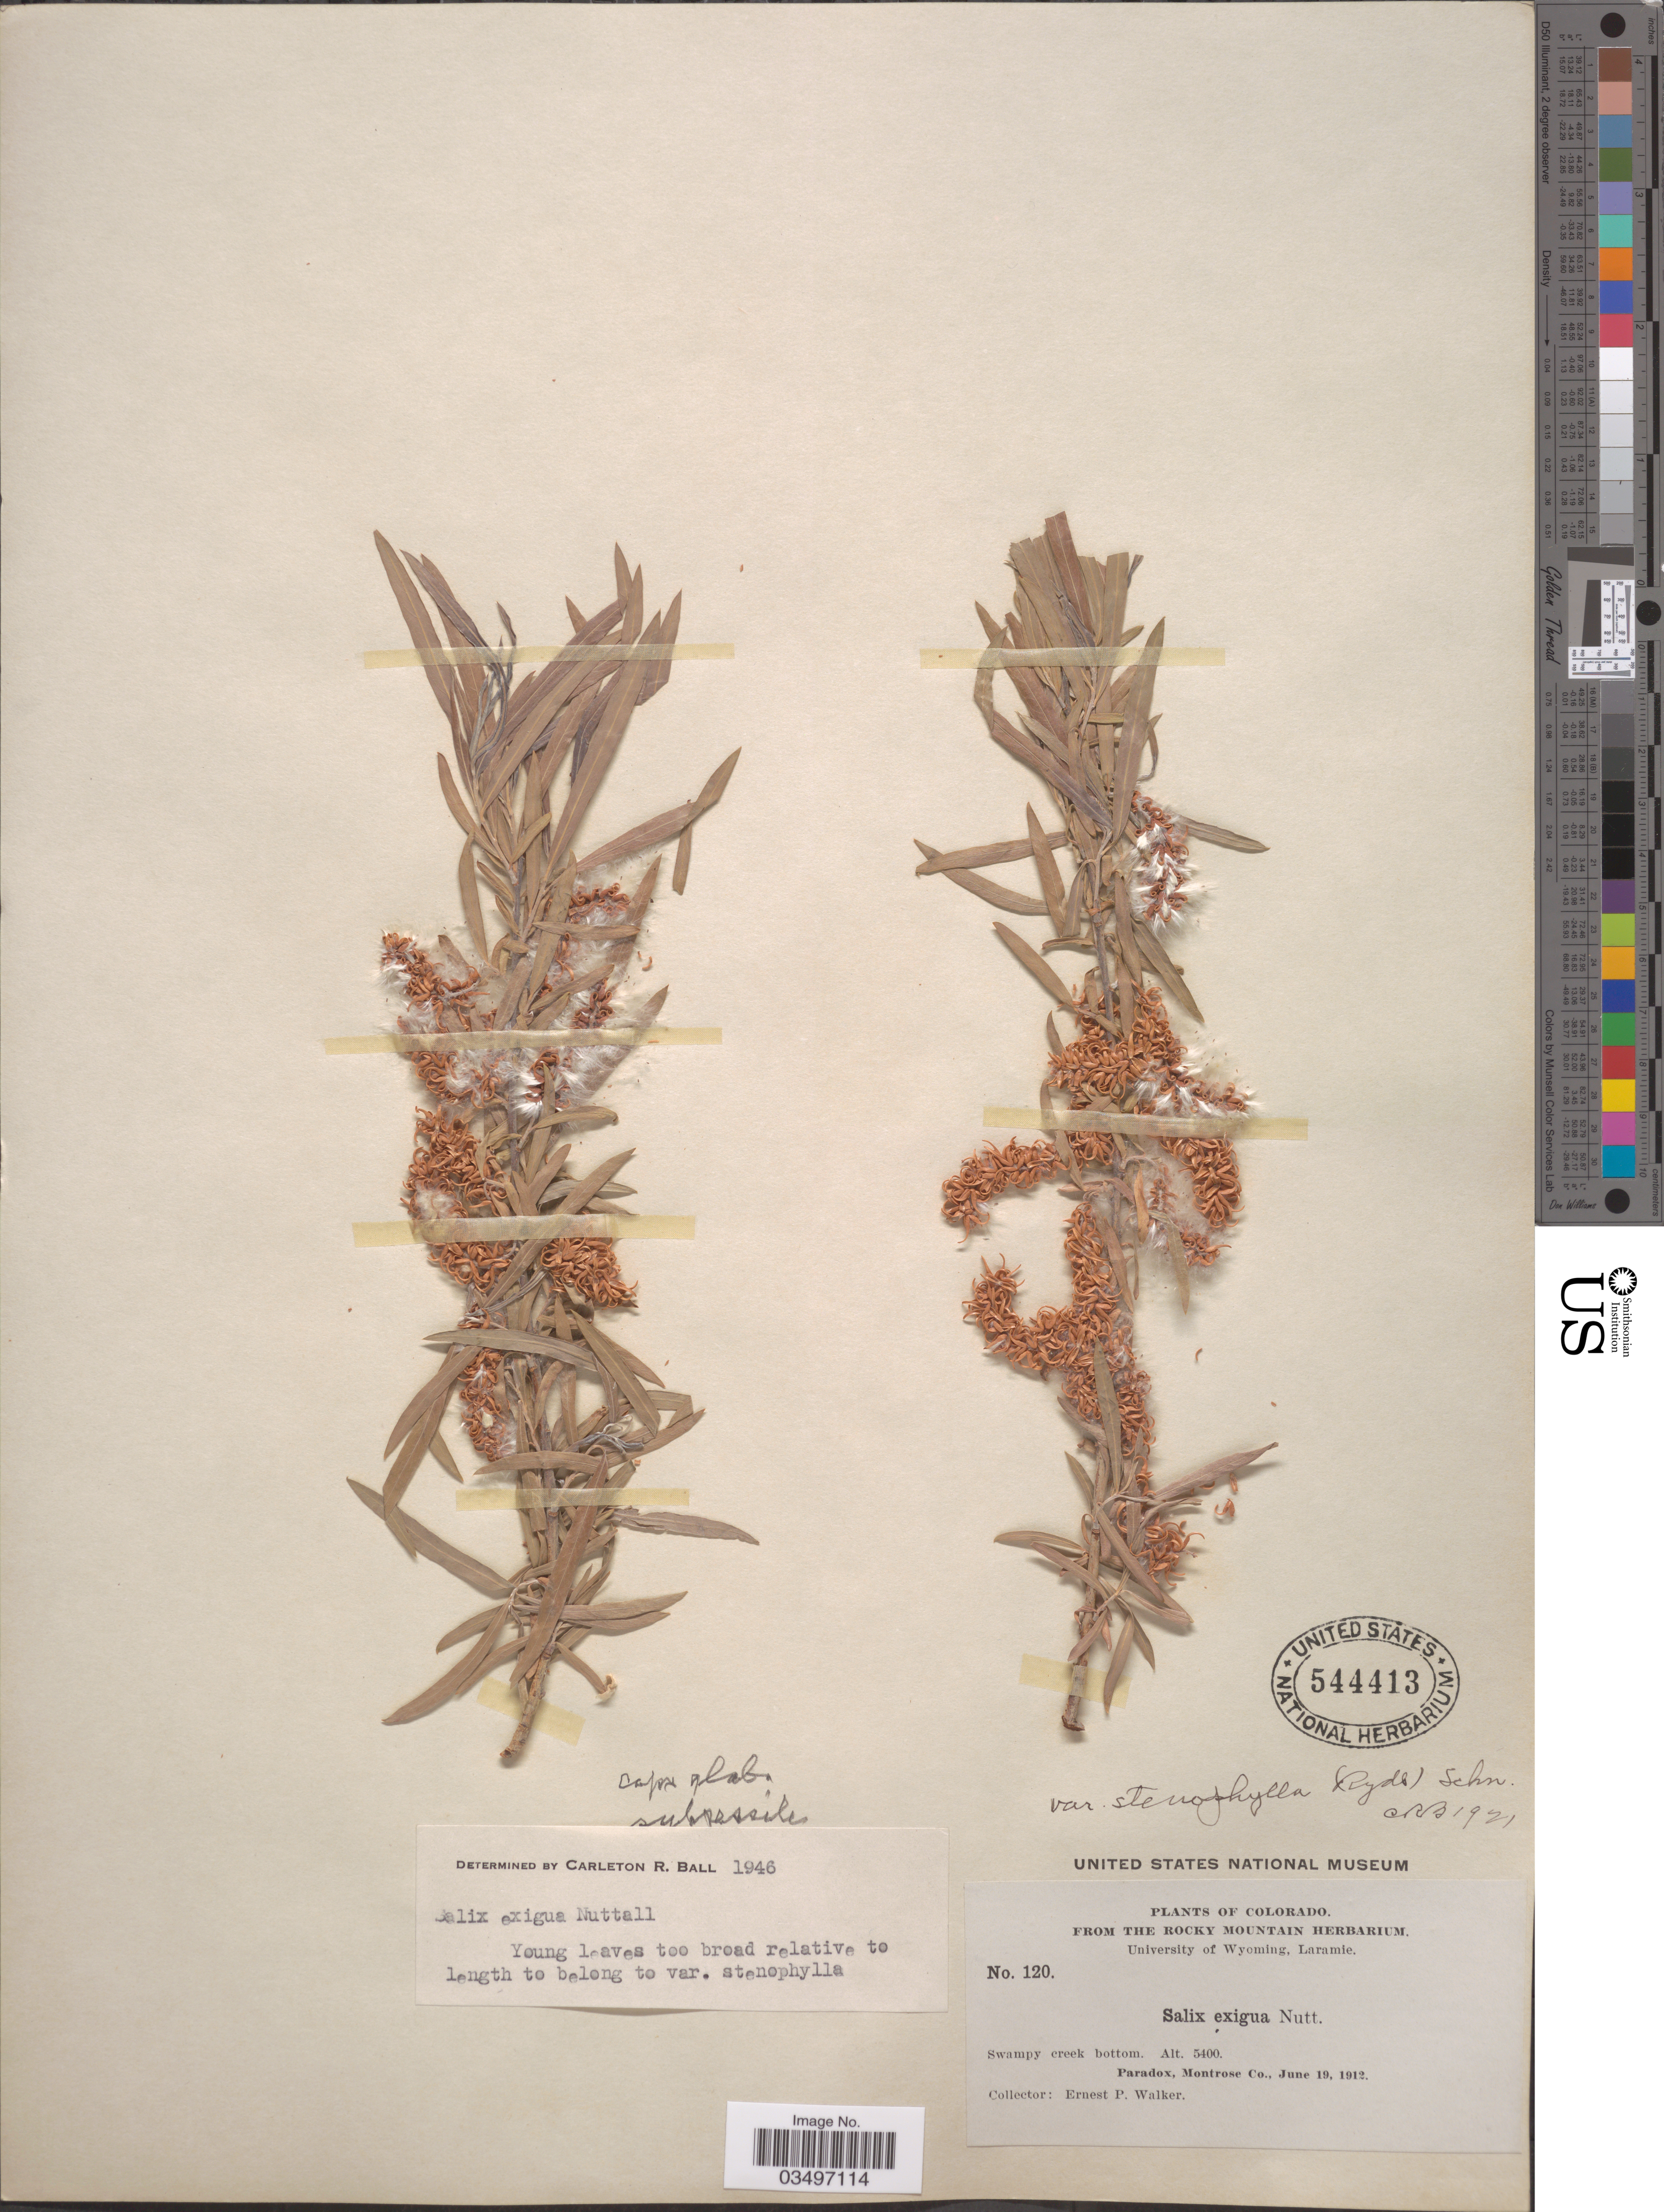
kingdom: Plantae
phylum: Tracheophyta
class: Magnoliopsida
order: Malpighiales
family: Salicaceae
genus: Salix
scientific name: Salix exigua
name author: Nutt.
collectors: E. P. Walker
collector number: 120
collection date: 1912-06-19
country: United States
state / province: Colorado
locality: Paradox, Montrose Co.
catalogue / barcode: US 544413